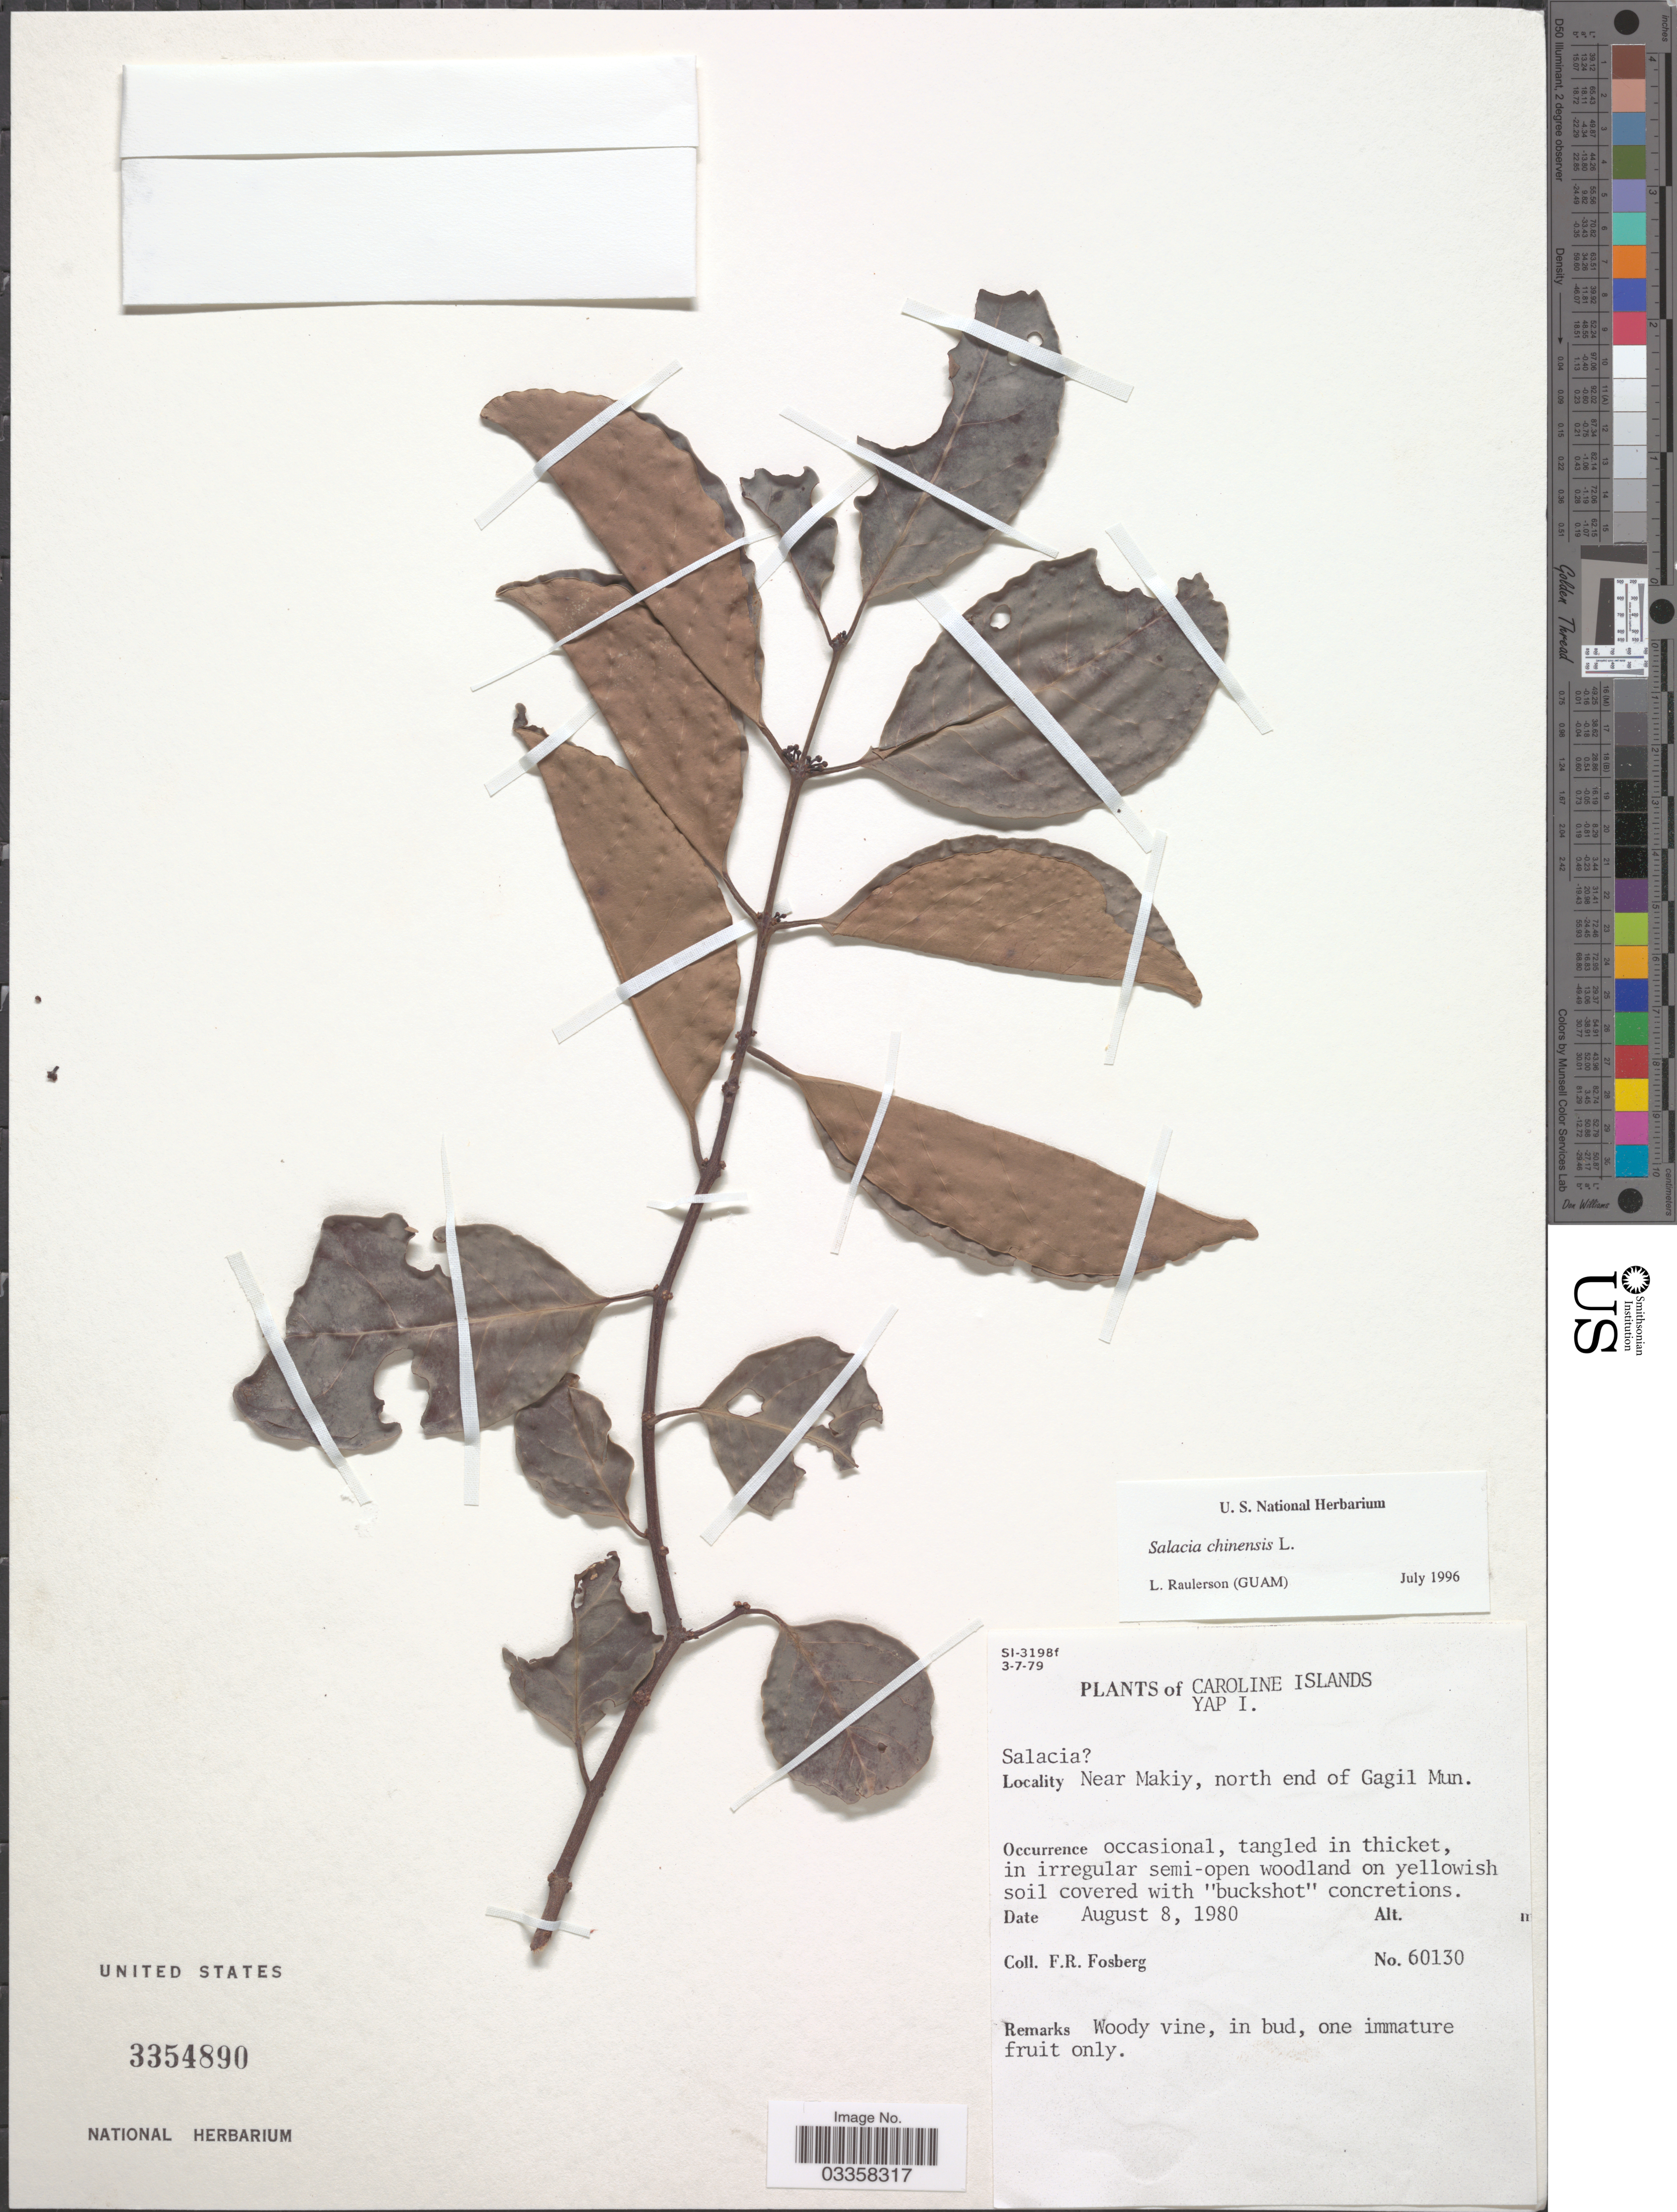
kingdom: Plantae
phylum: Tracheophyta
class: Magnoliopsida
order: Celastrales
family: Celastraceae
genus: Salacia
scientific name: Salacia chinensis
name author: L.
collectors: F. R. Fosberg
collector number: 60130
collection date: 1980-08-08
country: Micronesia, Federated States of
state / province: Yap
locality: Caroline Islands. Yap I. Near Makiy, north end of Gagil Mun.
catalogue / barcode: US 3354890